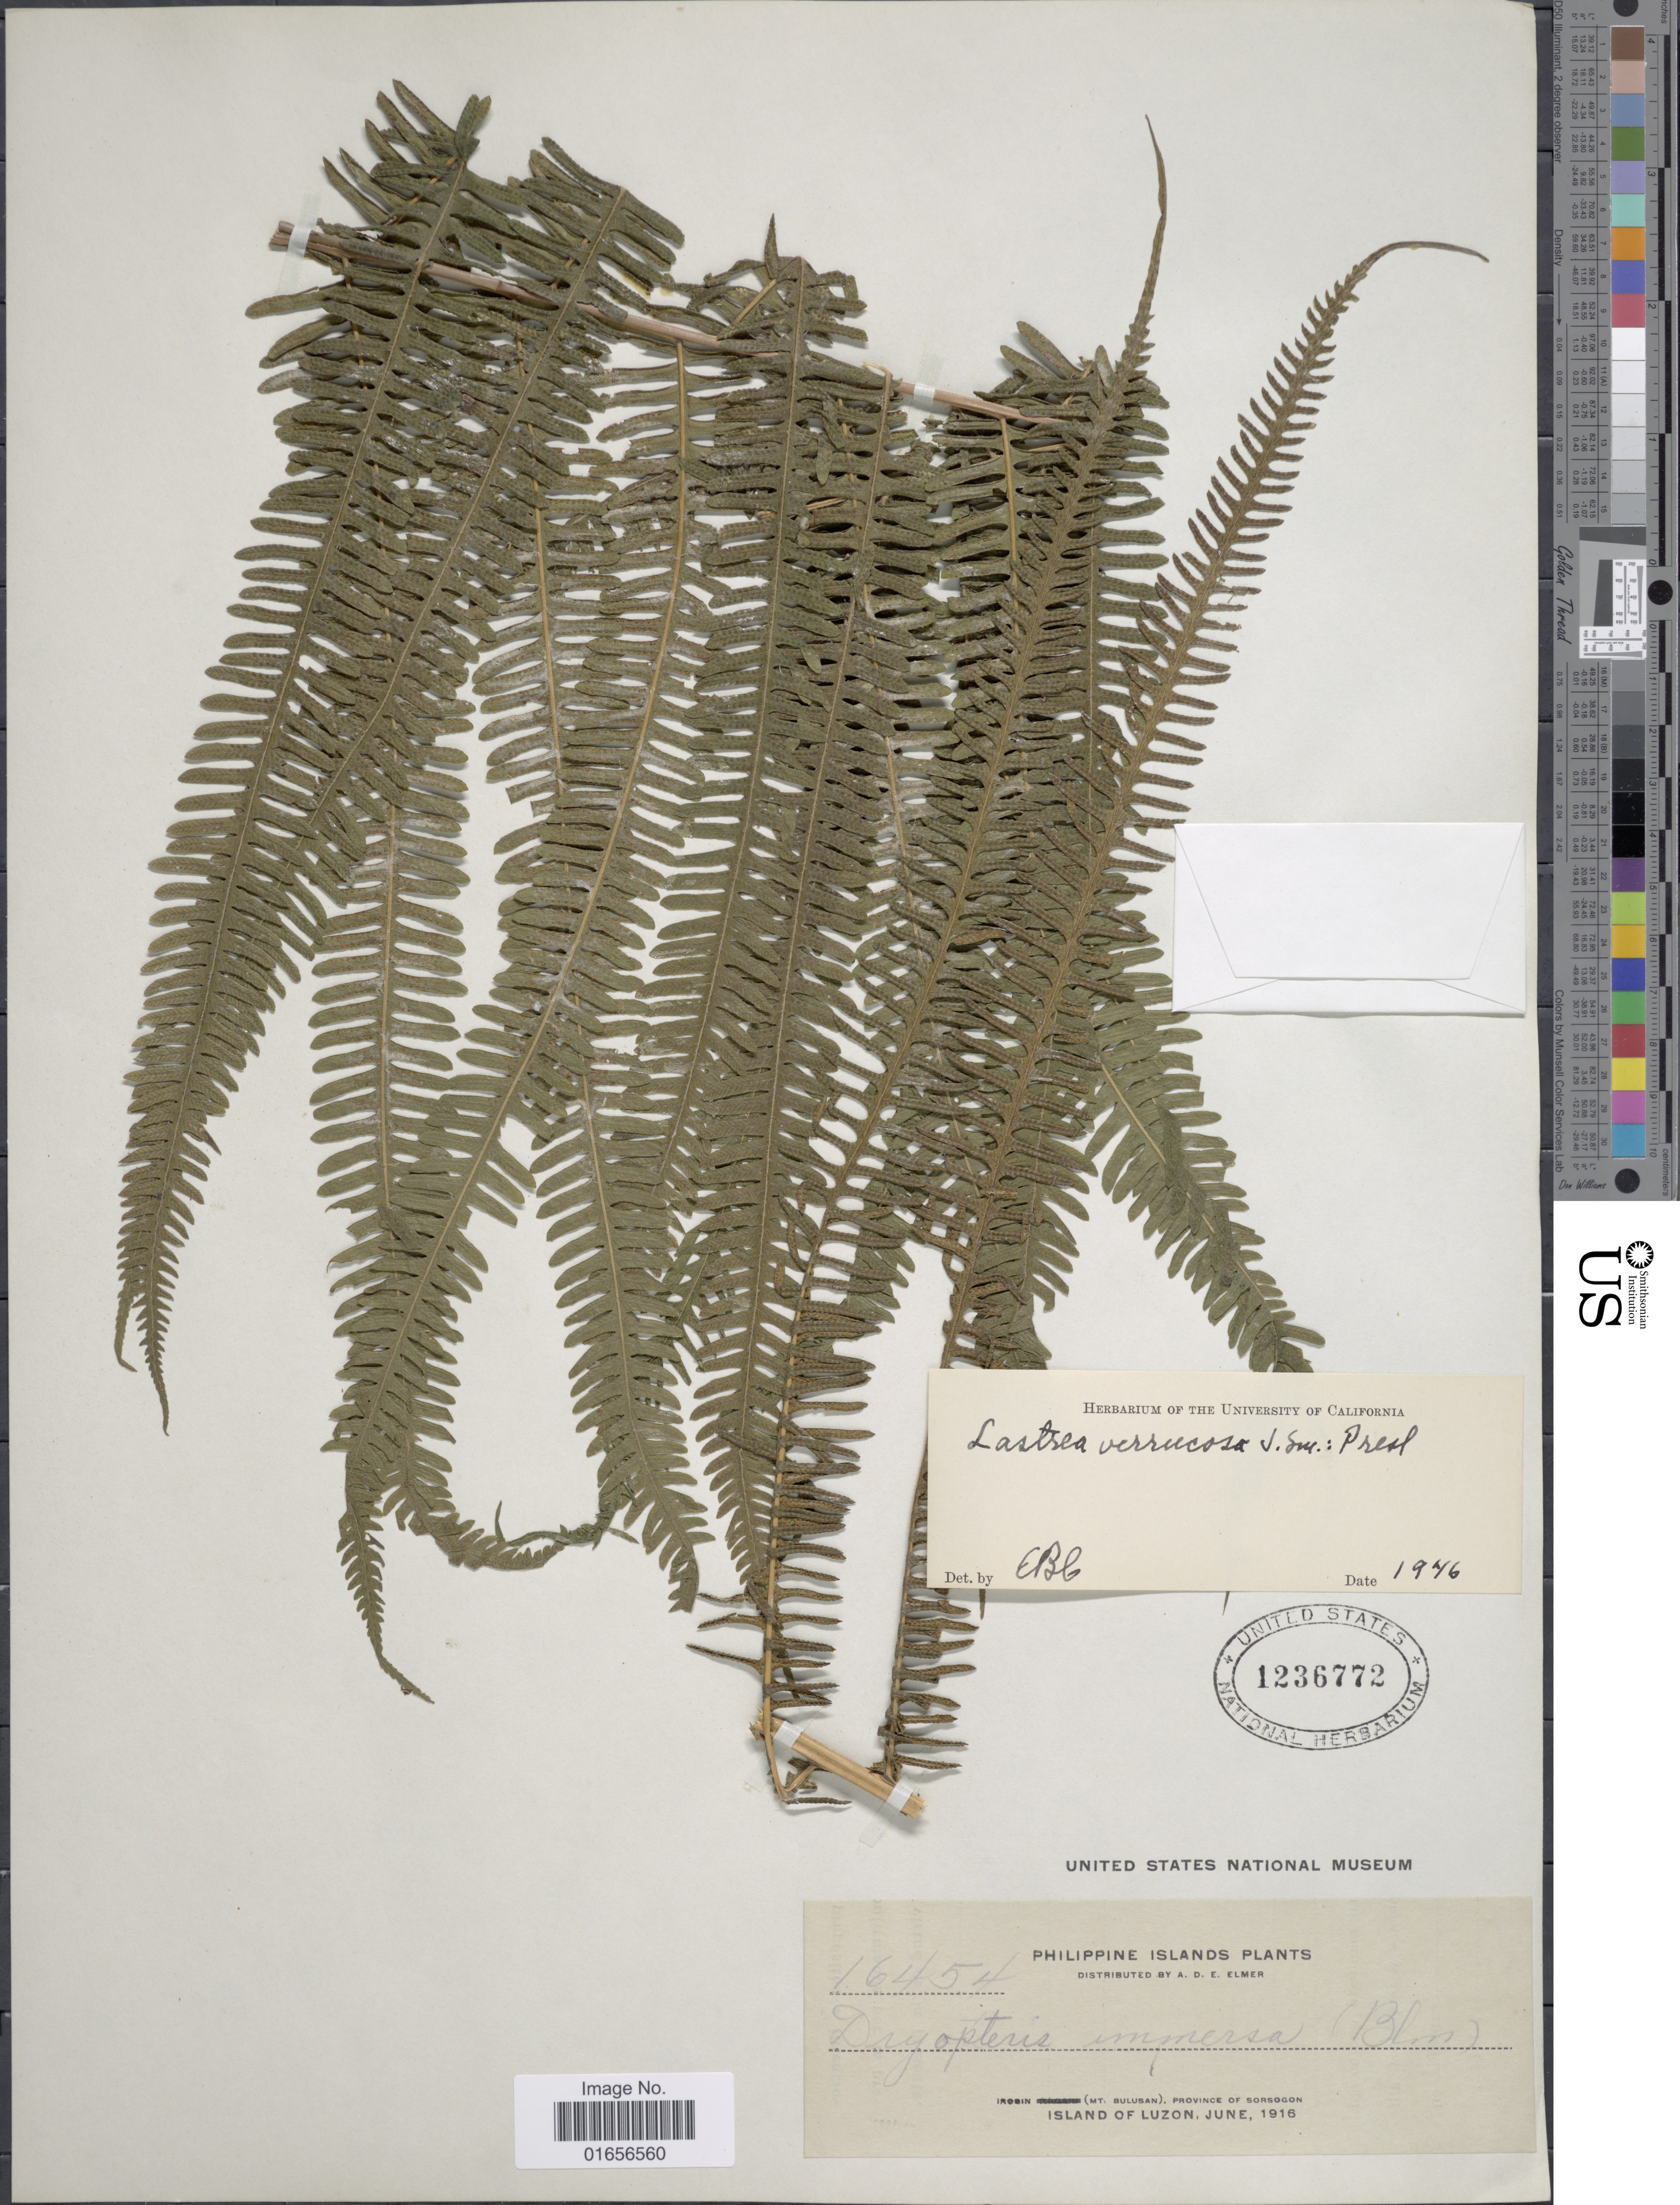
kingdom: Plantae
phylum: Tracheophyta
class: Polypodiopsida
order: Polypodiales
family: Thelypteridaceae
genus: Amphineuron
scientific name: Amphineuron immersum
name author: (Blume) Holttum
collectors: A. D. E. Elmer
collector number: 16454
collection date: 1916-06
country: Philippines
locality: Philippine Islands, Irosin (Mt. Bulusan), province of Sorsogon, Island of Luzon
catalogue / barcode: US 1236772